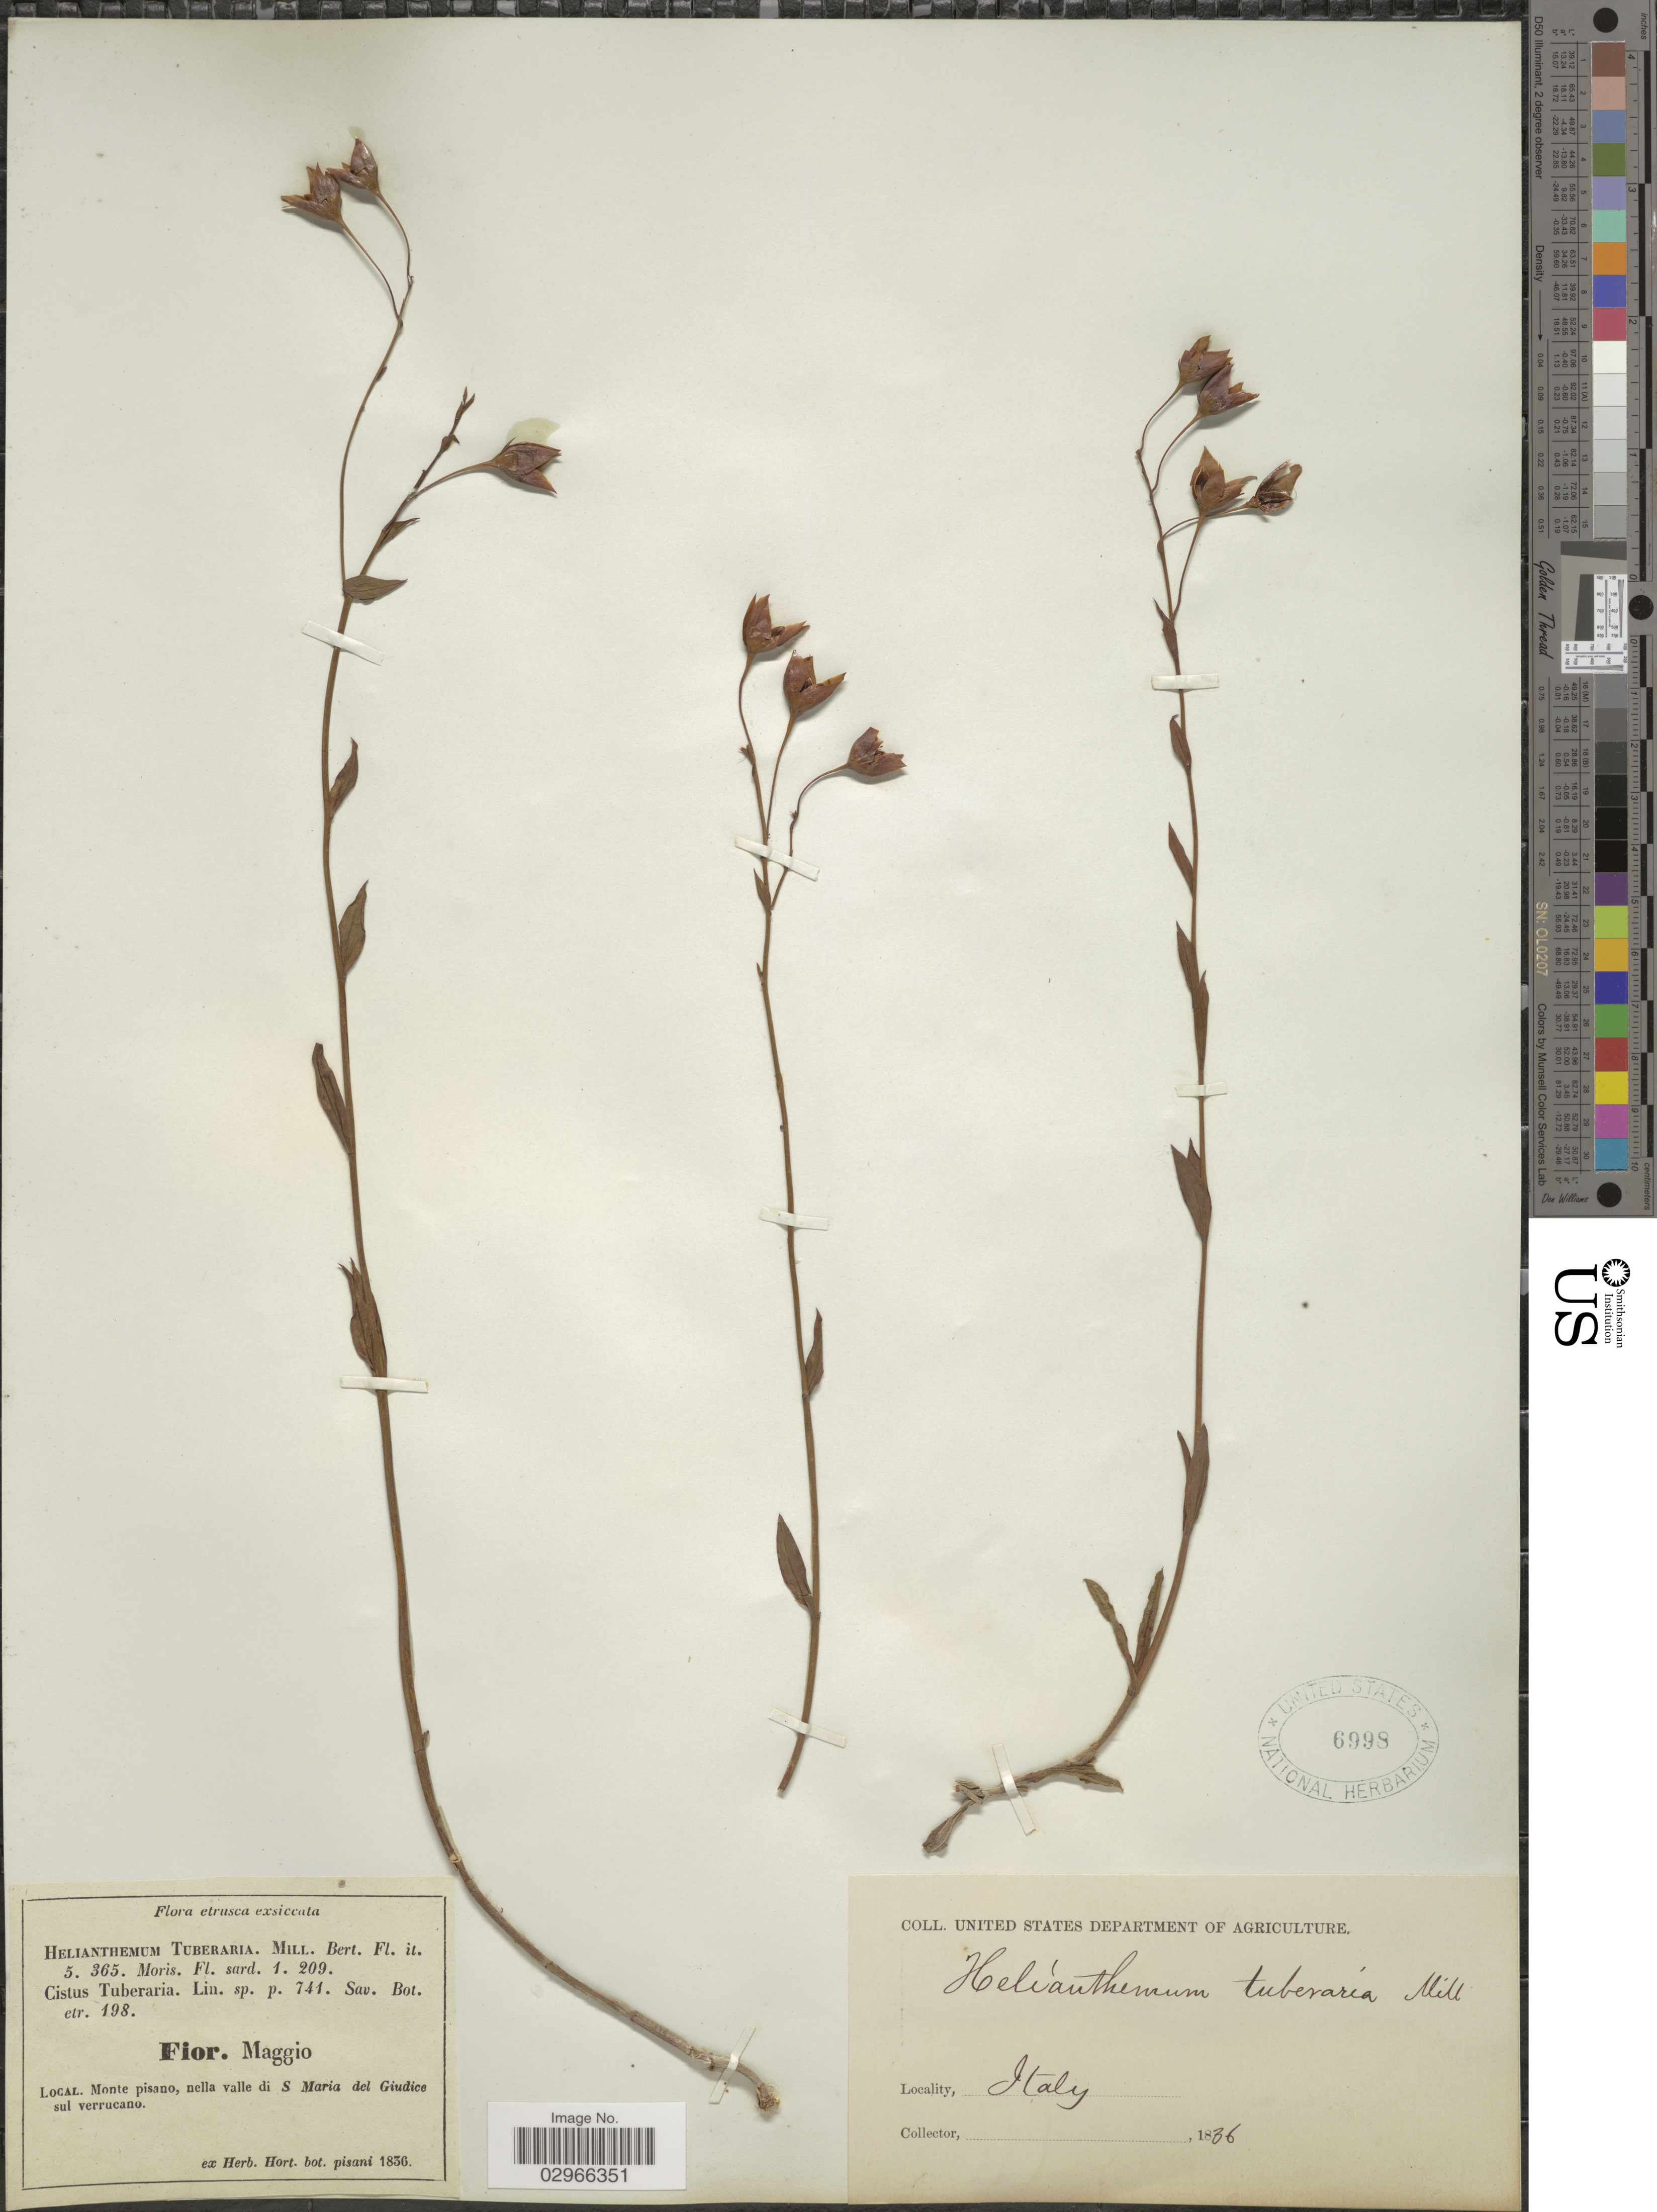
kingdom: Plantae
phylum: Tracheophyta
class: Magnoliopsida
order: Malvales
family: Cistaceae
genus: Helianthemum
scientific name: Helianthemum tuberaria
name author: (L.) Mill.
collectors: ex herb. Hort. Bot. Pisani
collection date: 1836-05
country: Italy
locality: Monte pisano, nella valle di S Maria del Giudice sul verrucano.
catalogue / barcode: US 6998